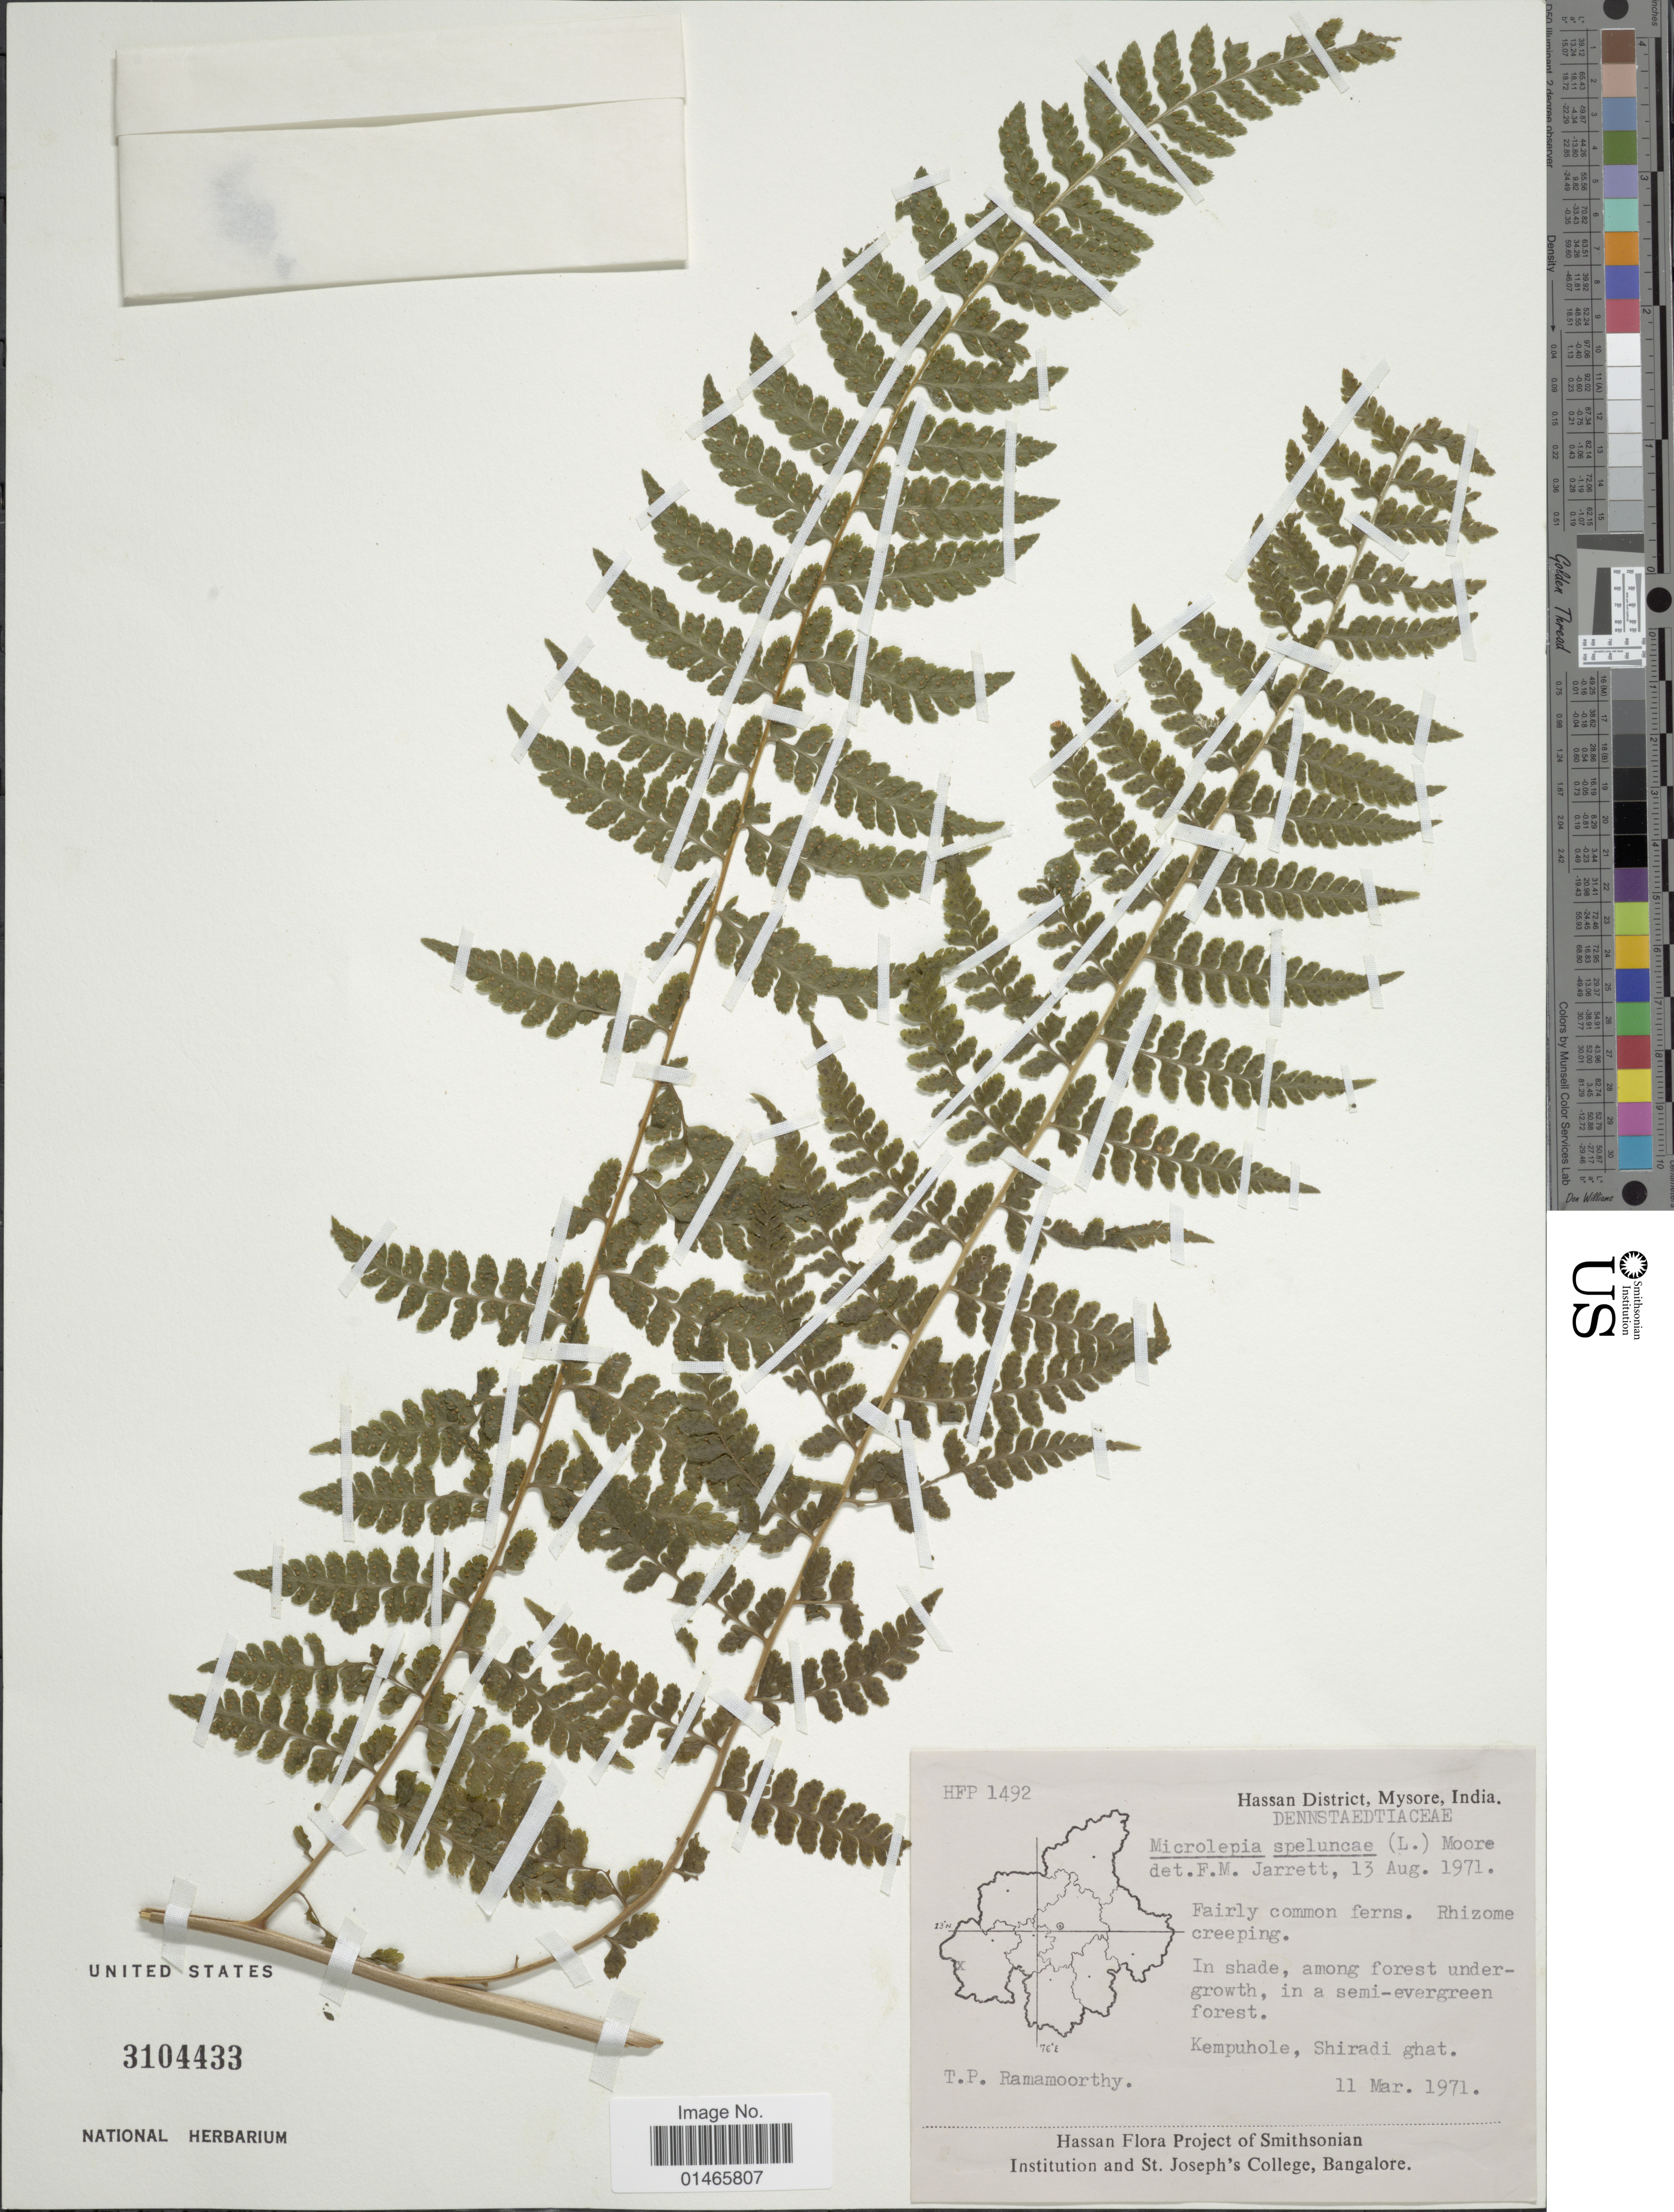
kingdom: Plantae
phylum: Tracheophyta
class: Polypodiopsida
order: Polypodiales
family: Dennstaedtiaceae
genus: Microlepia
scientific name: Microlepia speluncae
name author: (L.) T. Moore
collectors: T. P. Ramamoorthy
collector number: HFP1492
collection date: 1971-03-11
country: India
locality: Hassan District, Mysore India, Kempuhole, Shiradi ghat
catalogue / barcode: US 3104433